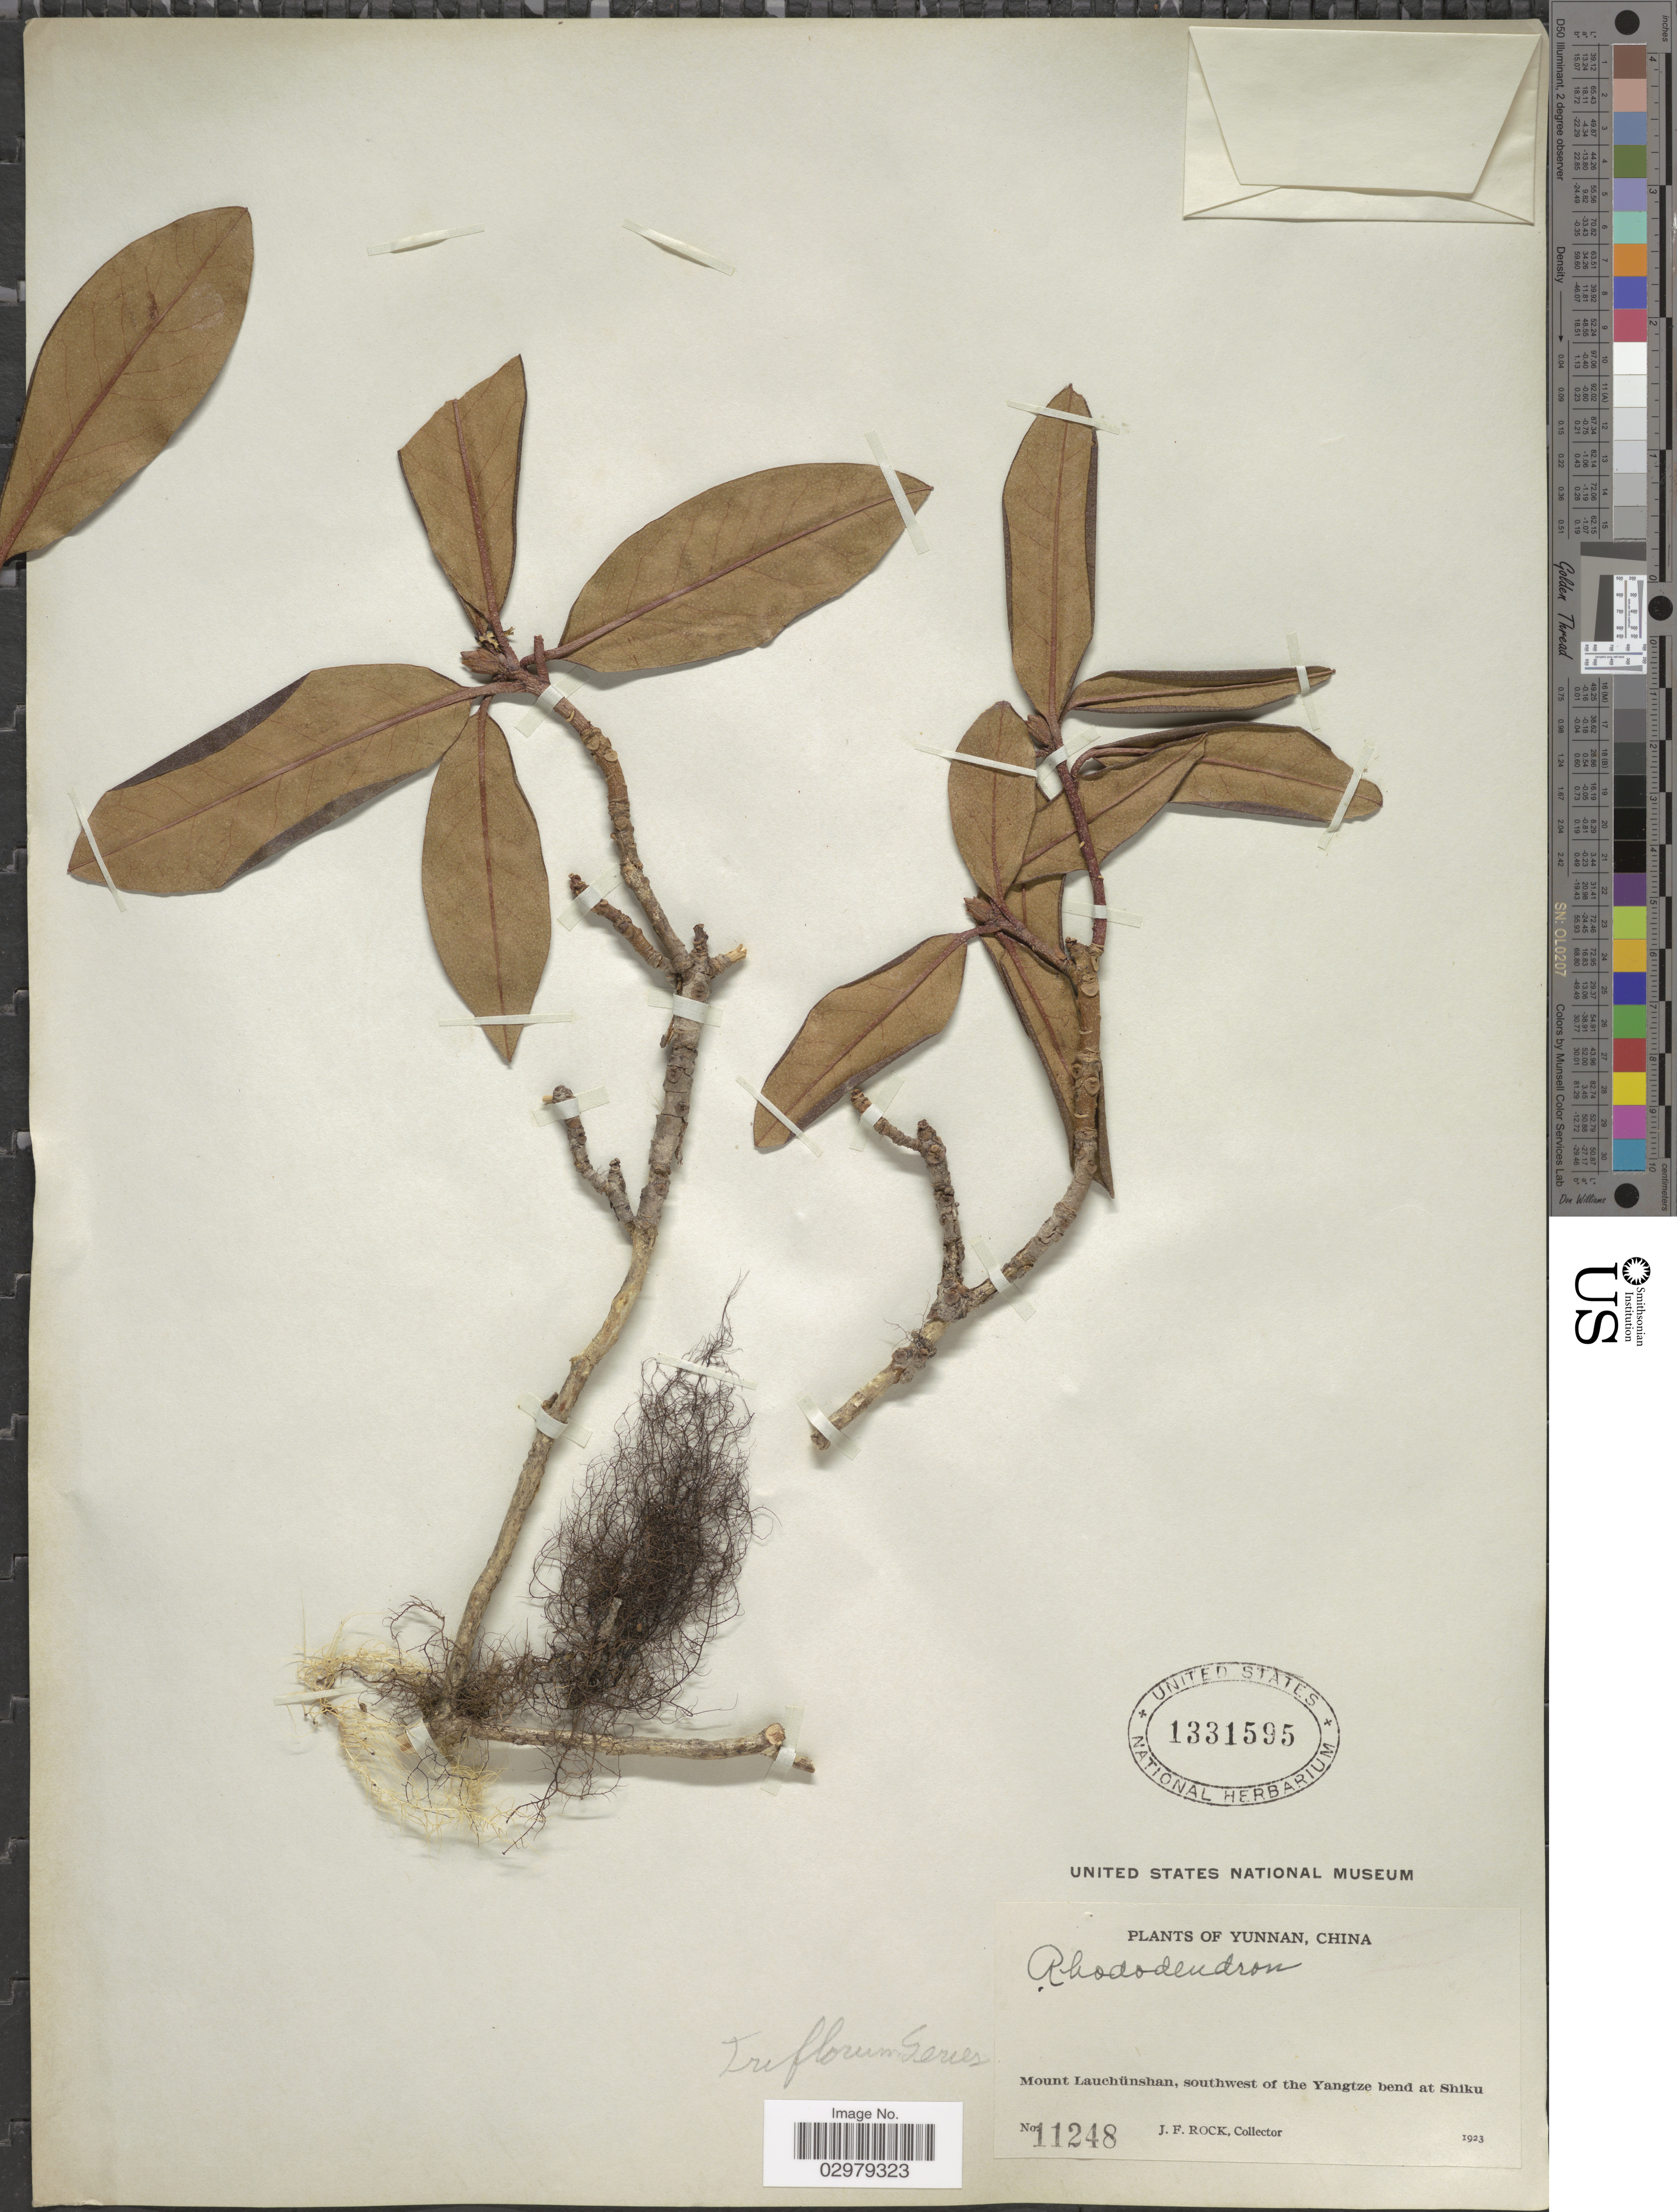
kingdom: Plantae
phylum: Tracheophyta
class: Magnoliopsida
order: Ericales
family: Ericaceae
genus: Rhododendron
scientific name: Rhododendron sp.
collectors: J. Rock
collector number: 11248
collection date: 1923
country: China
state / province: Yunnan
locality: Mount Lauchünshan, southwest of the Yangtze bend at Shiku.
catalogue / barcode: US 1331595